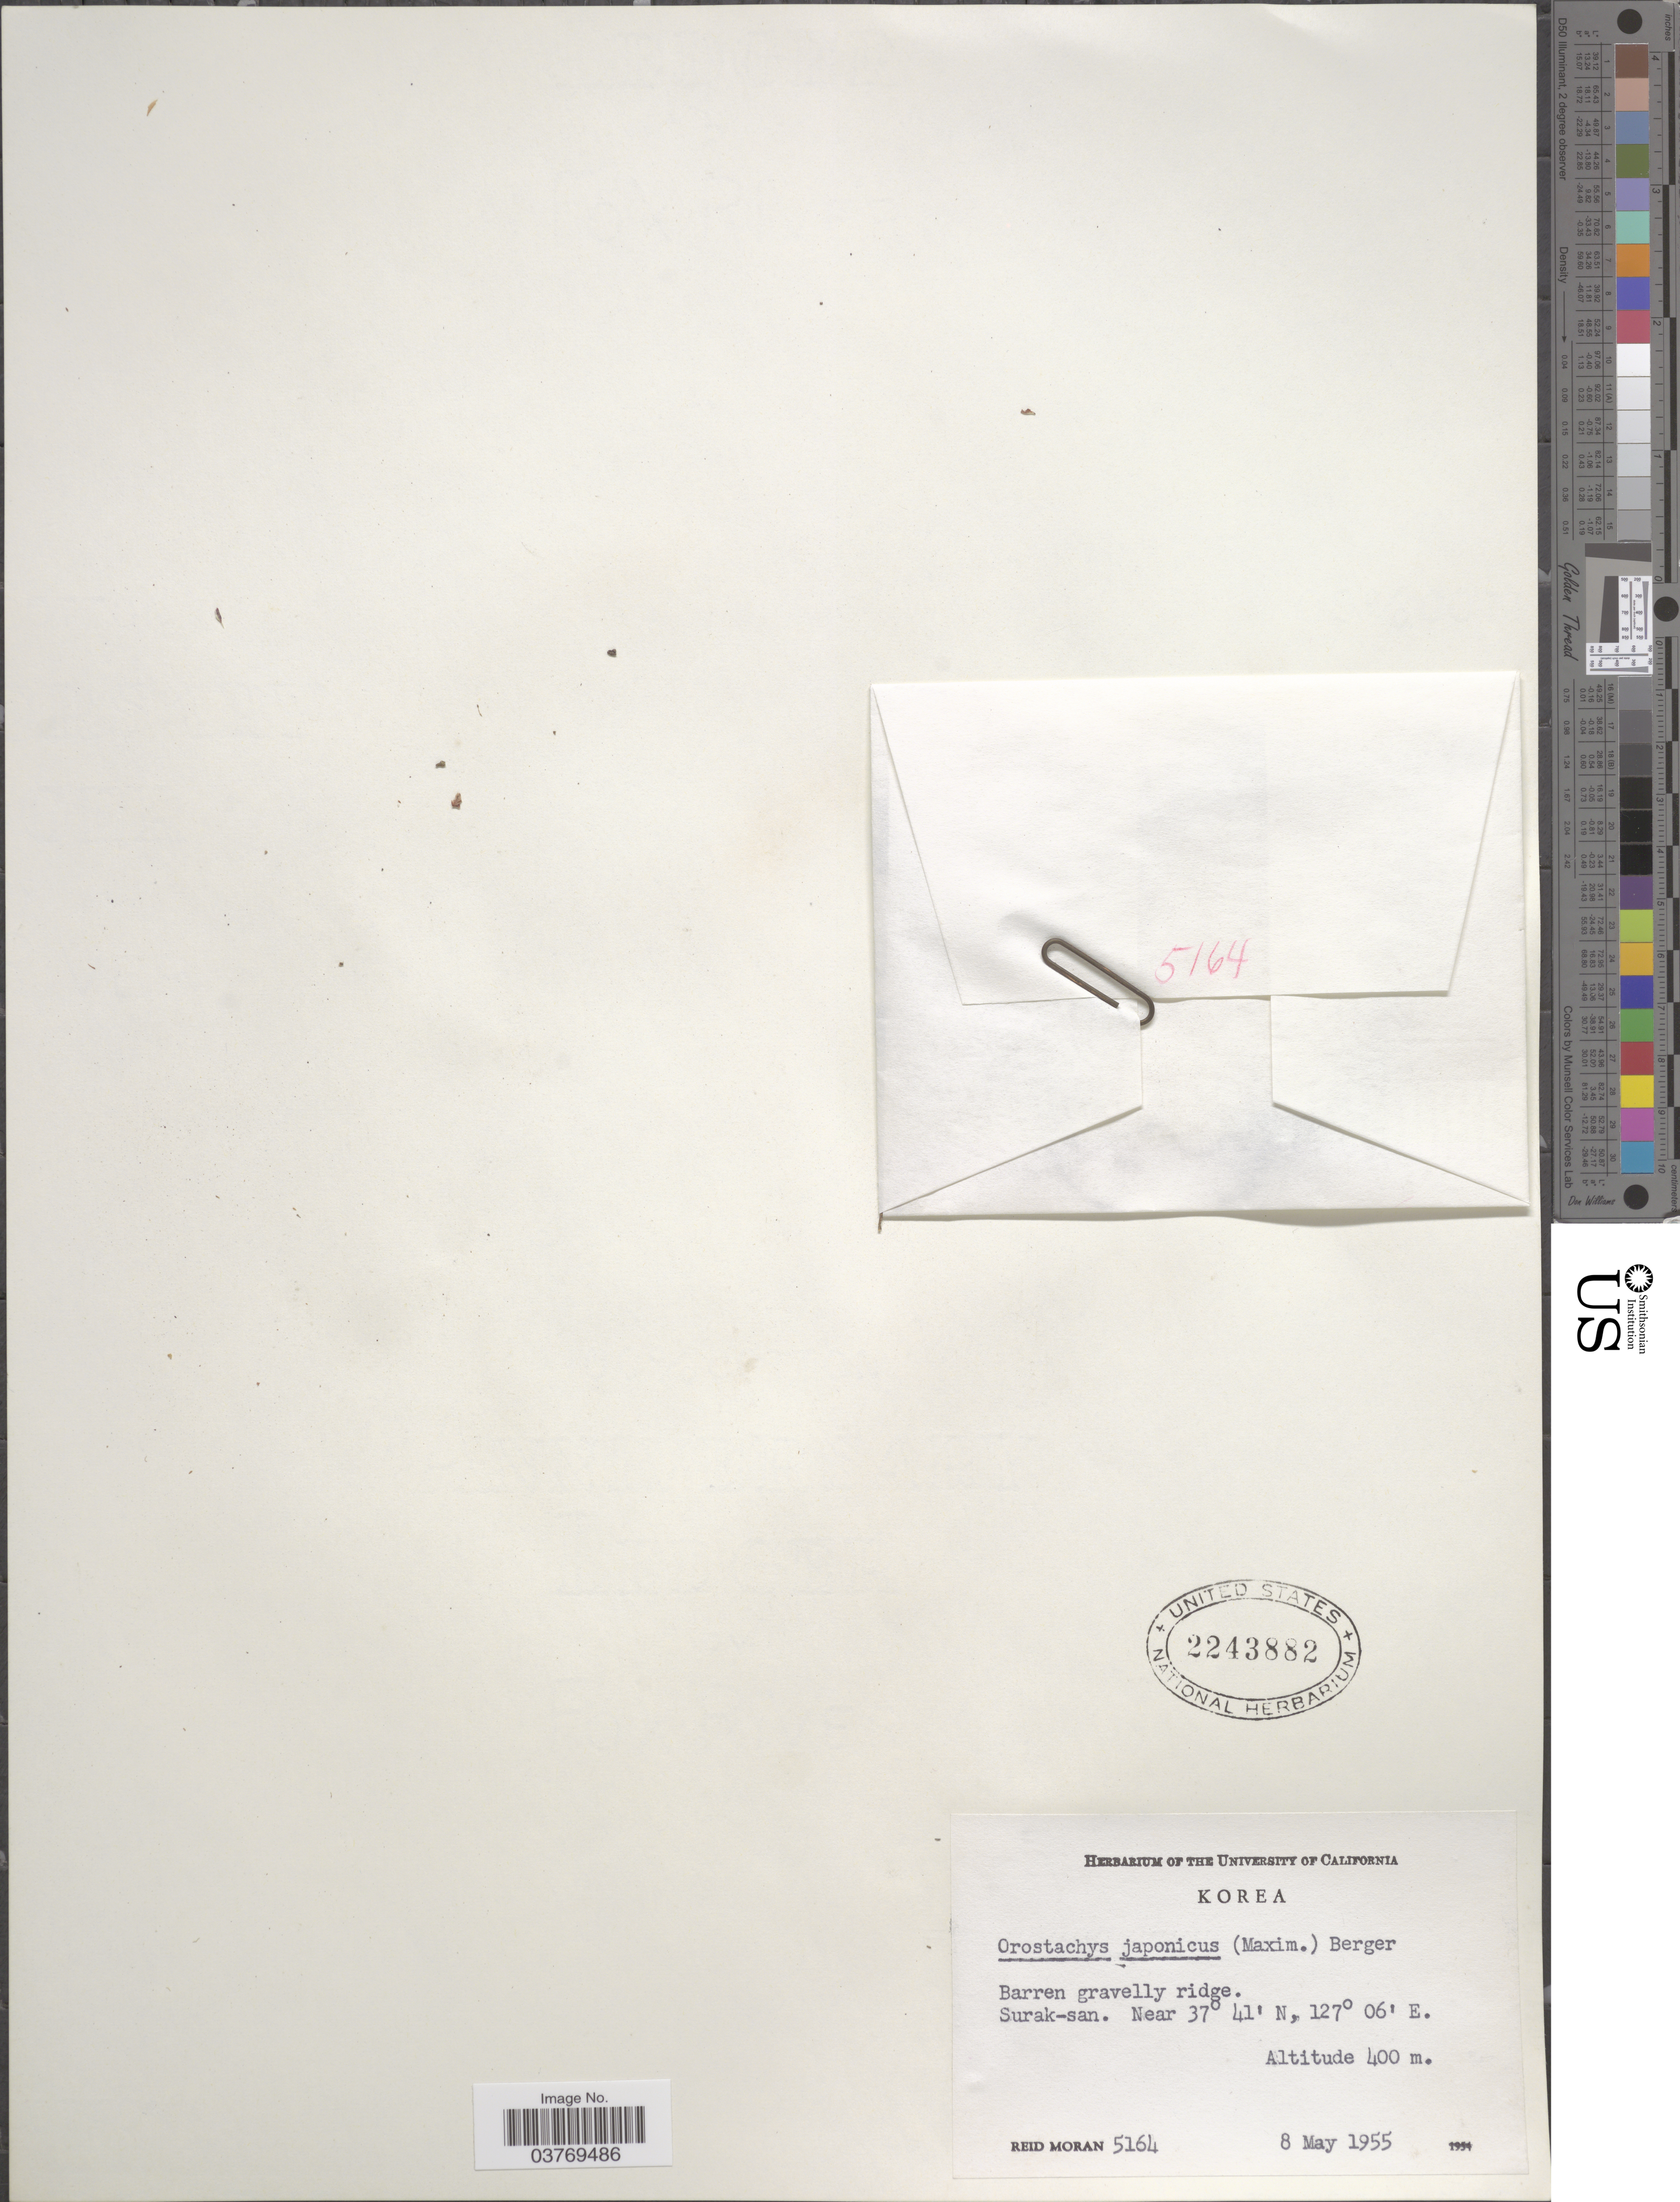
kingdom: Plantae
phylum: Tracheophyta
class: Magnoliopsida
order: Saxifragales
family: Crassulaceae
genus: Orostachys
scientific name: Orostachys japonica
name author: (Maxim.) A. Berger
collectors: R. Moran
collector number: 5164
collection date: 1955-05-08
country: South Korea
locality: Korea. Surak-san.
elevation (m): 400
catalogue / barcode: US 2243882